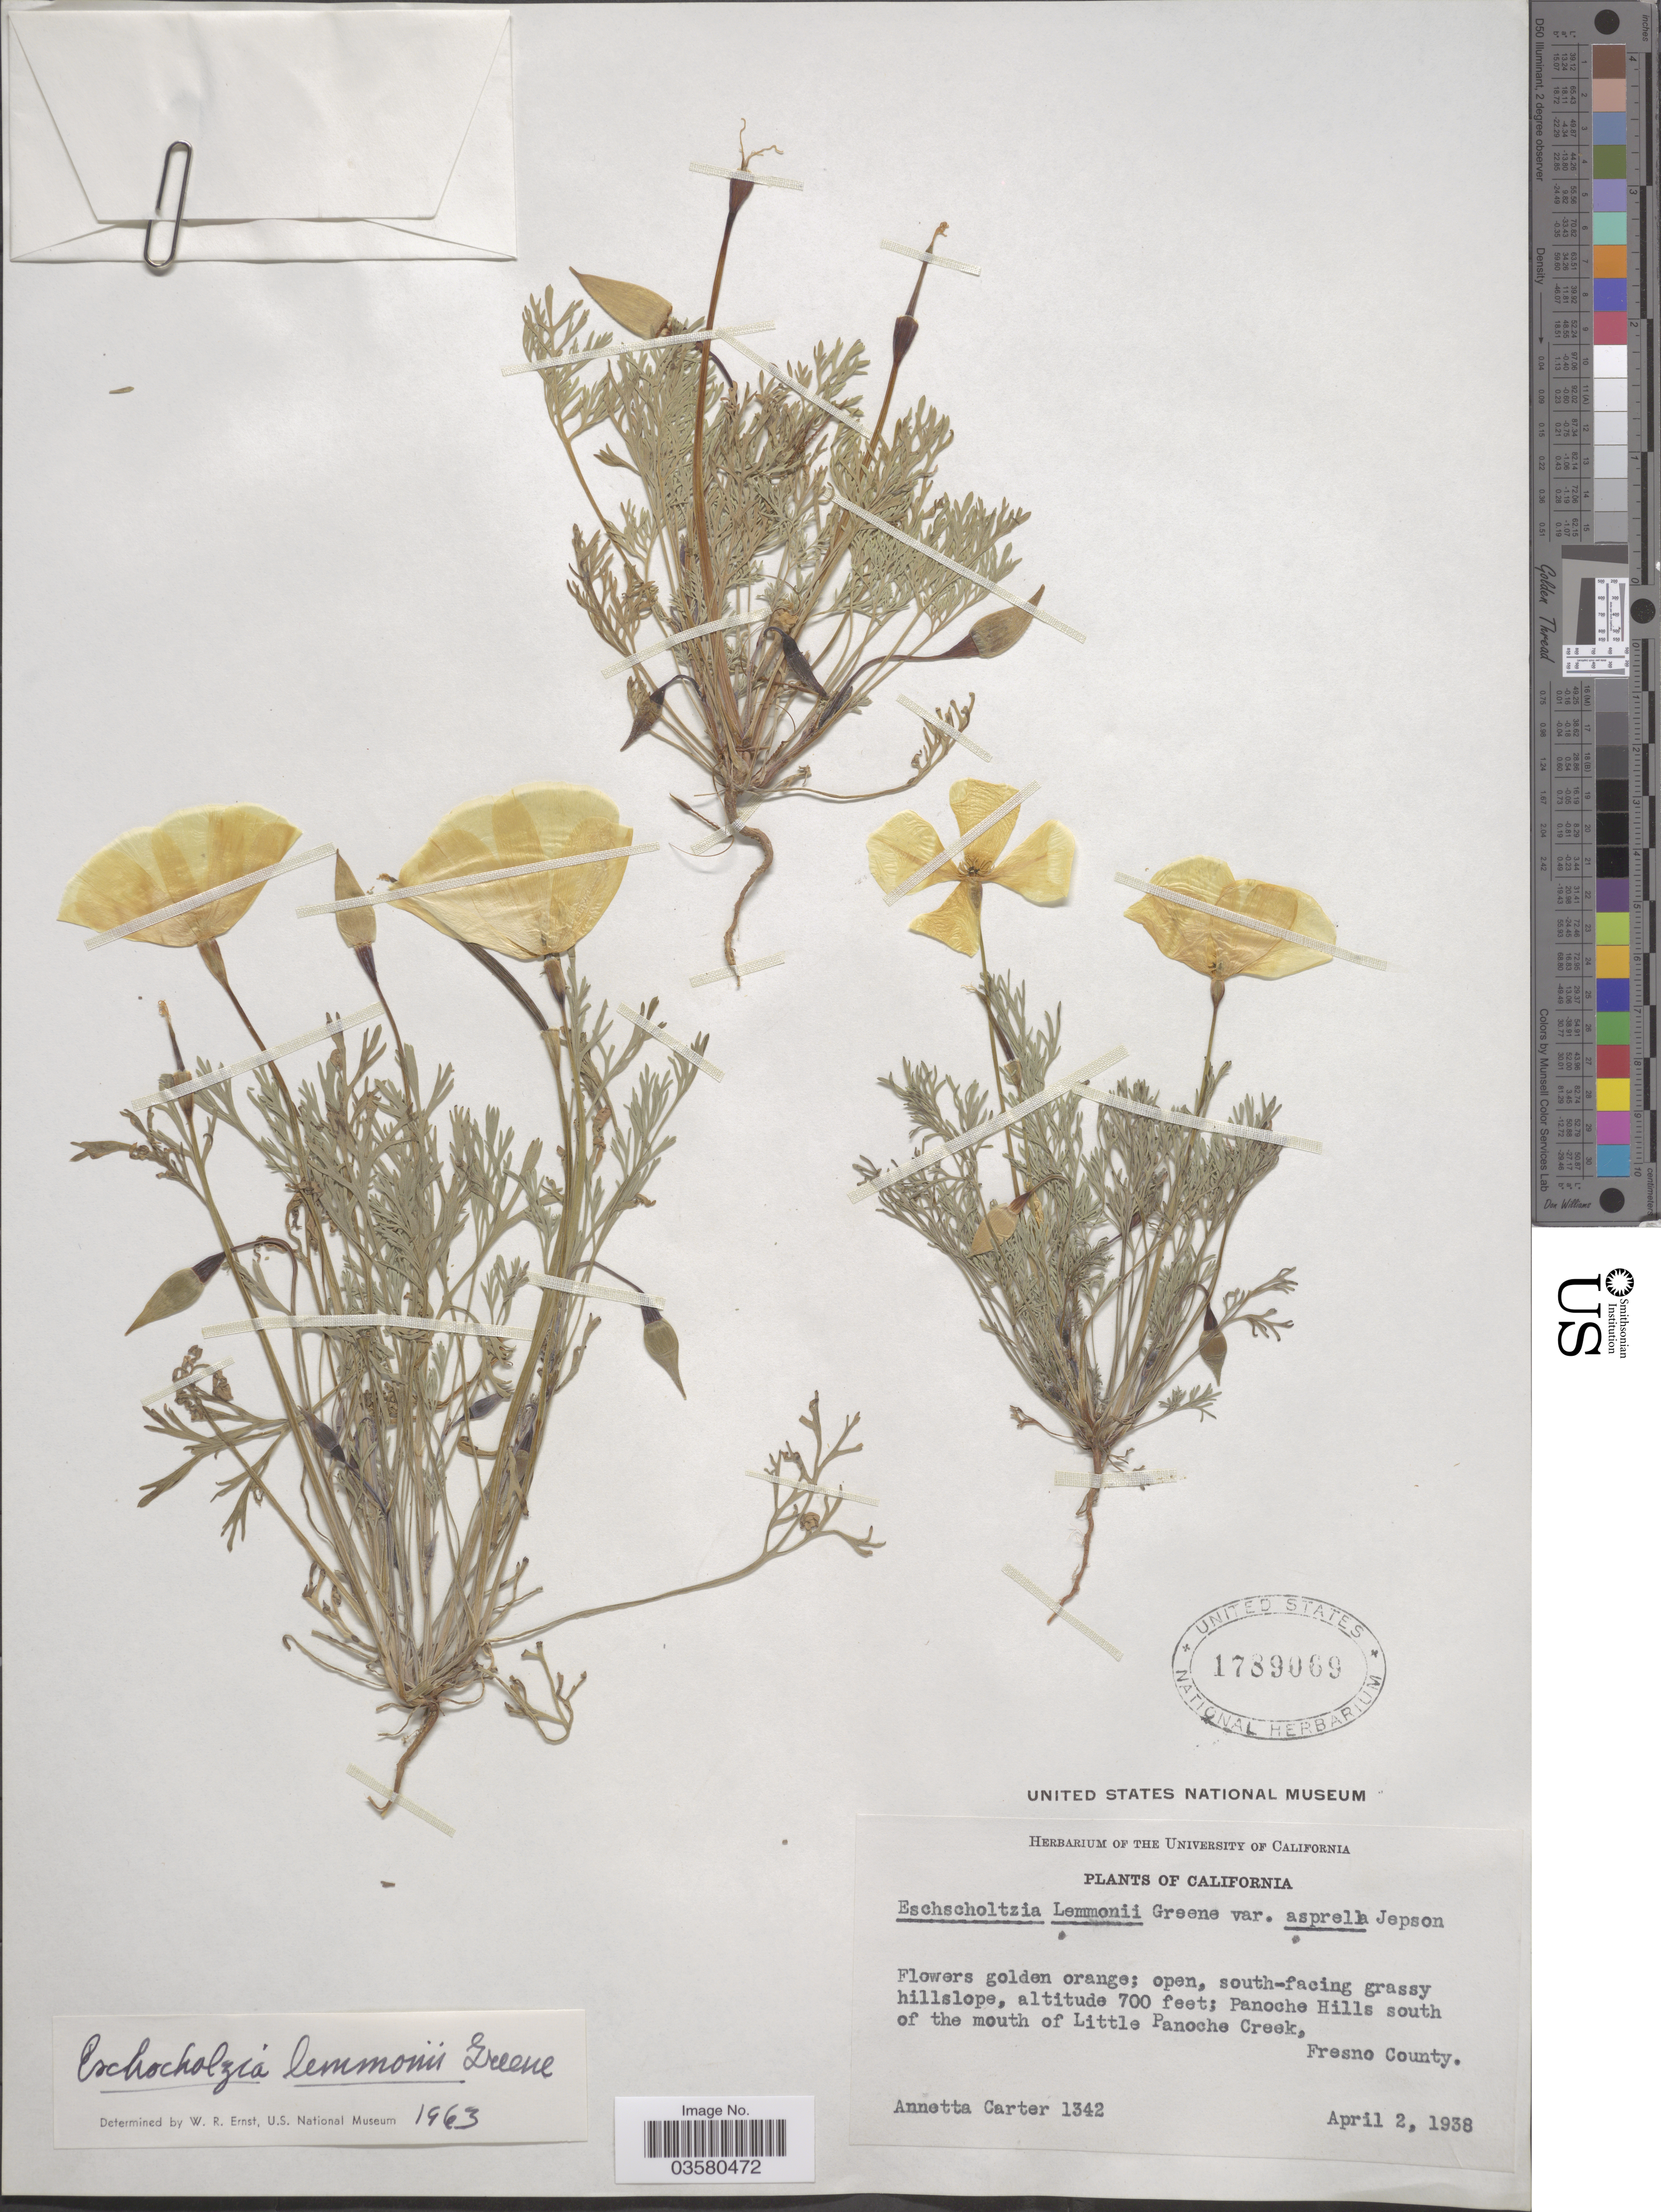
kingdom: Plantae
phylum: Tracheophyta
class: Magnoliopsida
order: Ranunculales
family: Papaveraceae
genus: Eschscholzia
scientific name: Eschscholzia lemmonii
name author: Greene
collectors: A. Carter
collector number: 1342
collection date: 1938-04-02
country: United States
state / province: California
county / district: Fresno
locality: South-facing grassy hillslope; Panoche Hills south of the mouth of Little Panoche Creek, Fresno County.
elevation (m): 213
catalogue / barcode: US 1789069